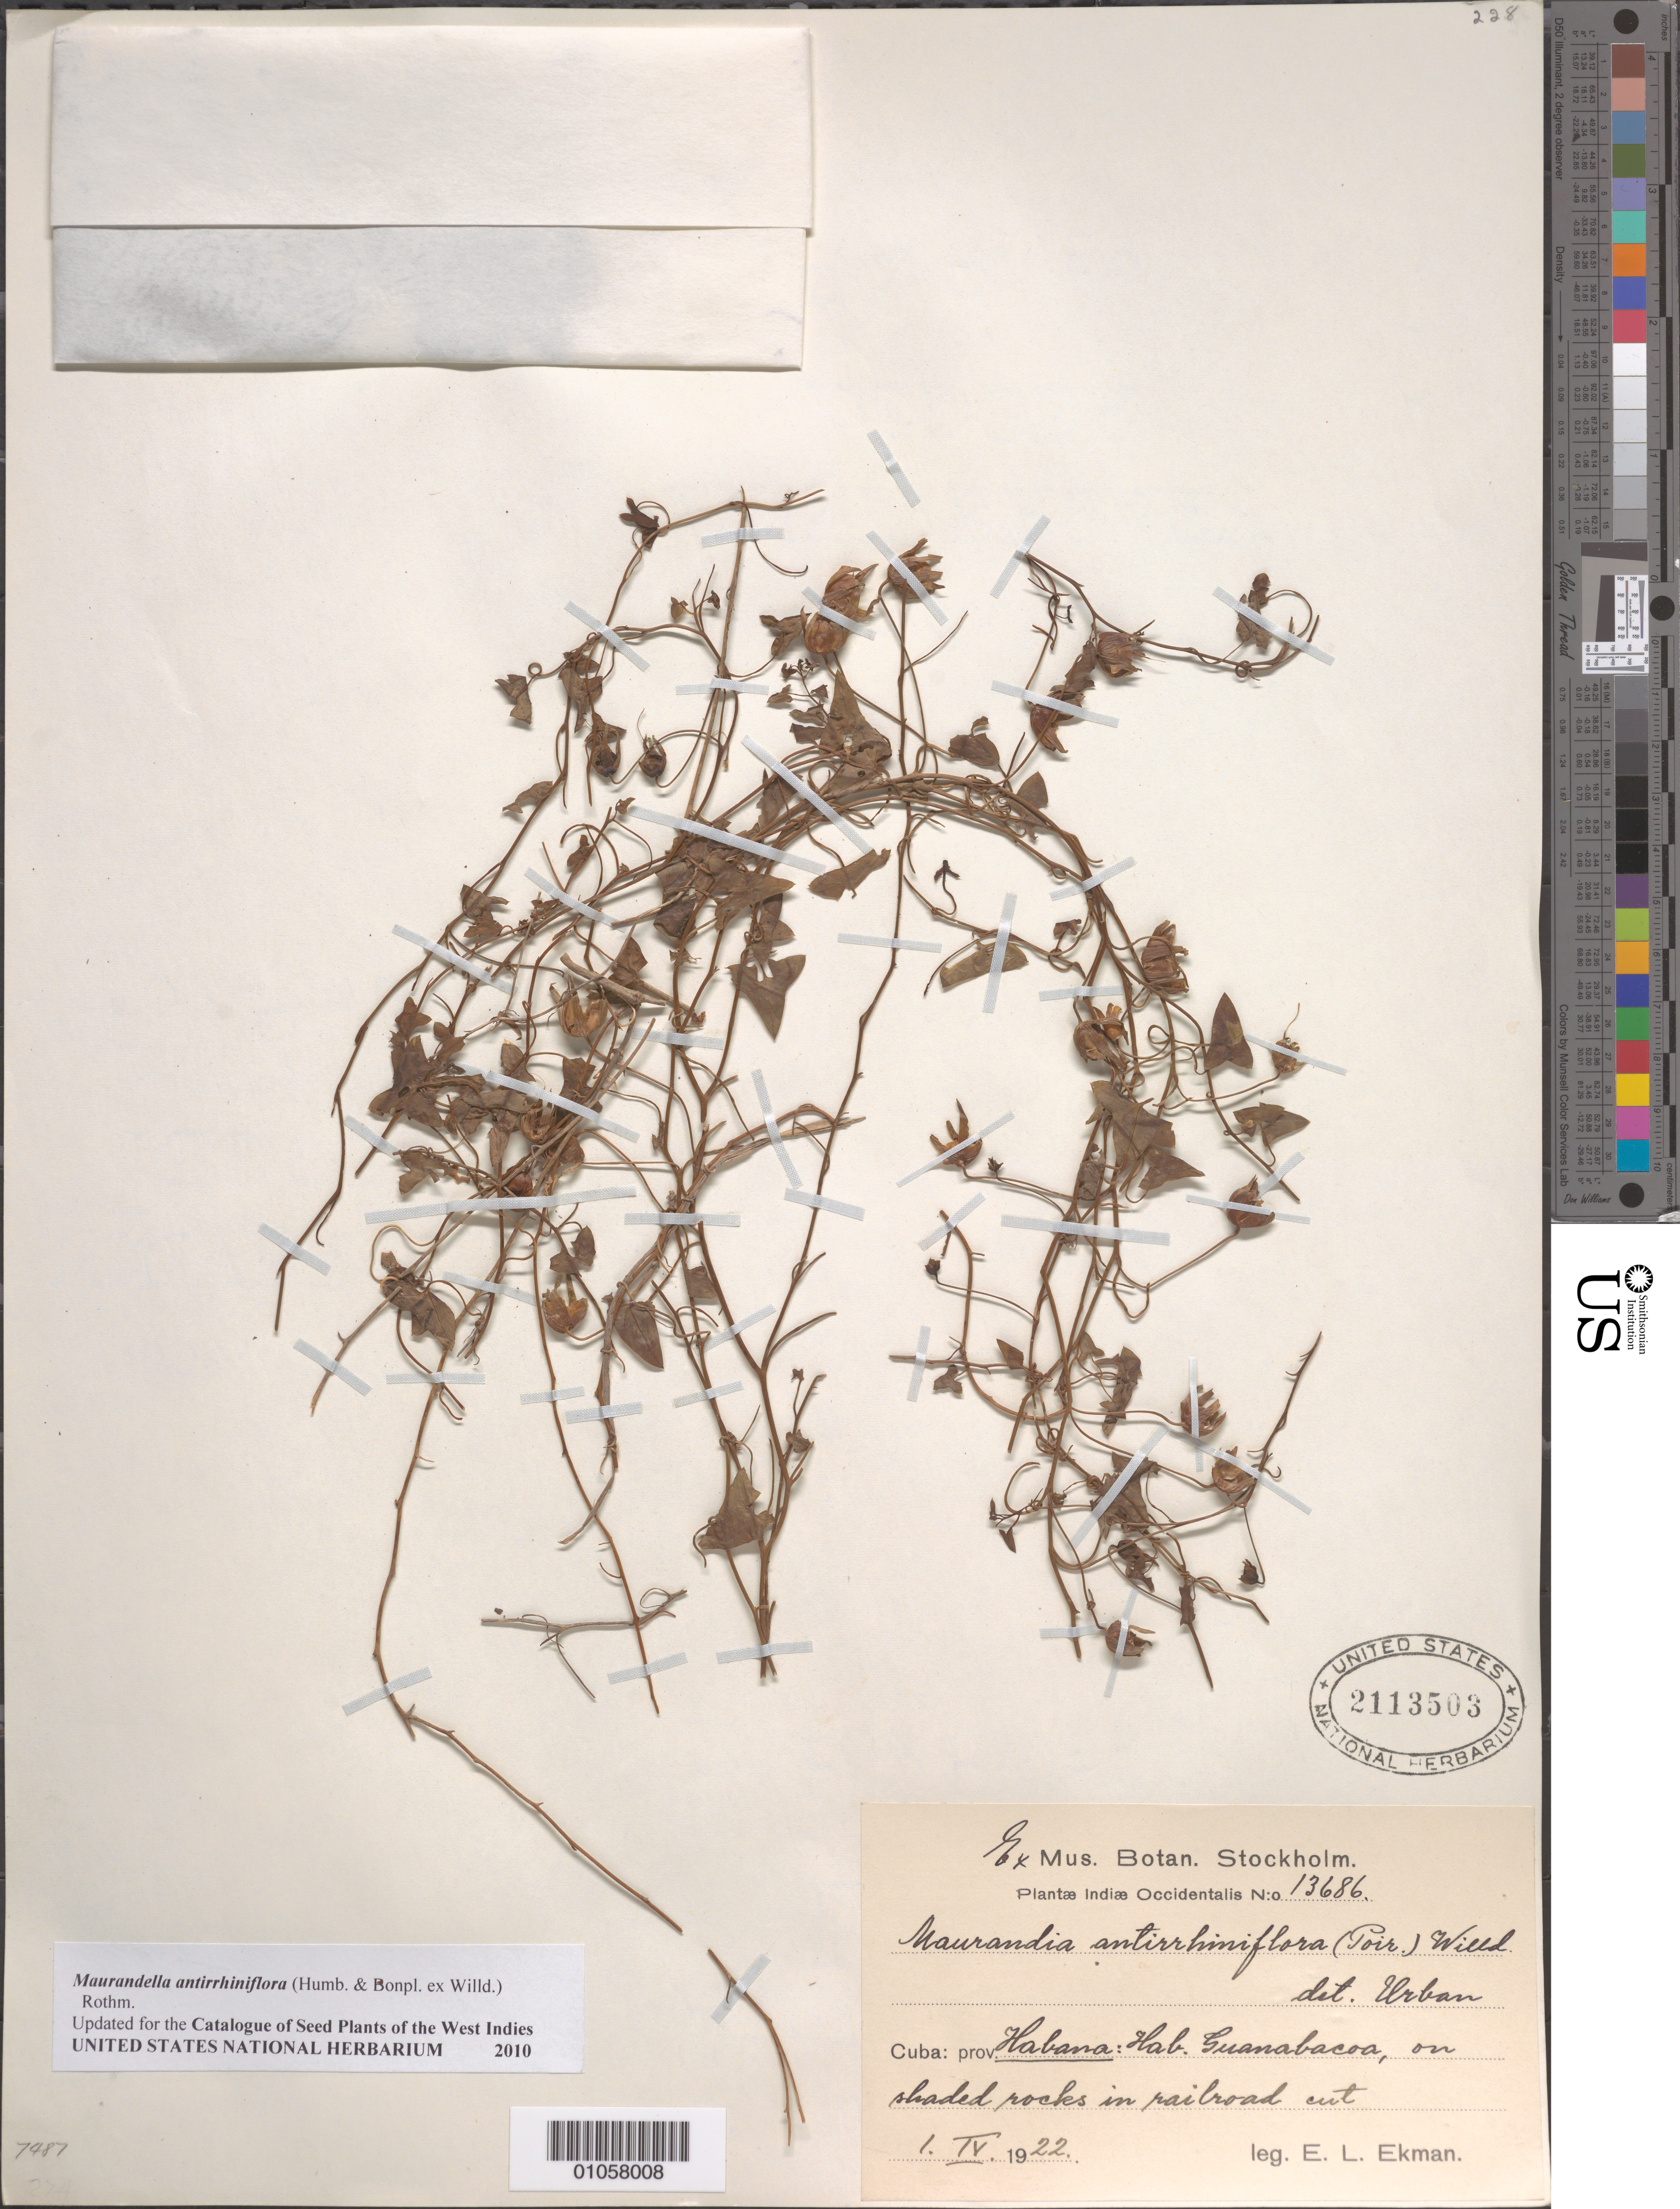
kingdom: Plantae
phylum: Tracheophyta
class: Magnoliopsida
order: Lamiales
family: Plantaginaceae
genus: Maurandella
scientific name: Maurandella antirrhiniflora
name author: (Humb. & Bonpl. ex Willd.) Rothm.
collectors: E. L. Ekman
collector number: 13686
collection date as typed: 01 Apr 1922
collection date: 1922-04-01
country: Cuba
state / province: La Habana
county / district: Municipio Guanabacoa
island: Cuba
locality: Guanabacoa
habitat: On shaded rocks in railroad cut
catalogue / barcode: US 2113503